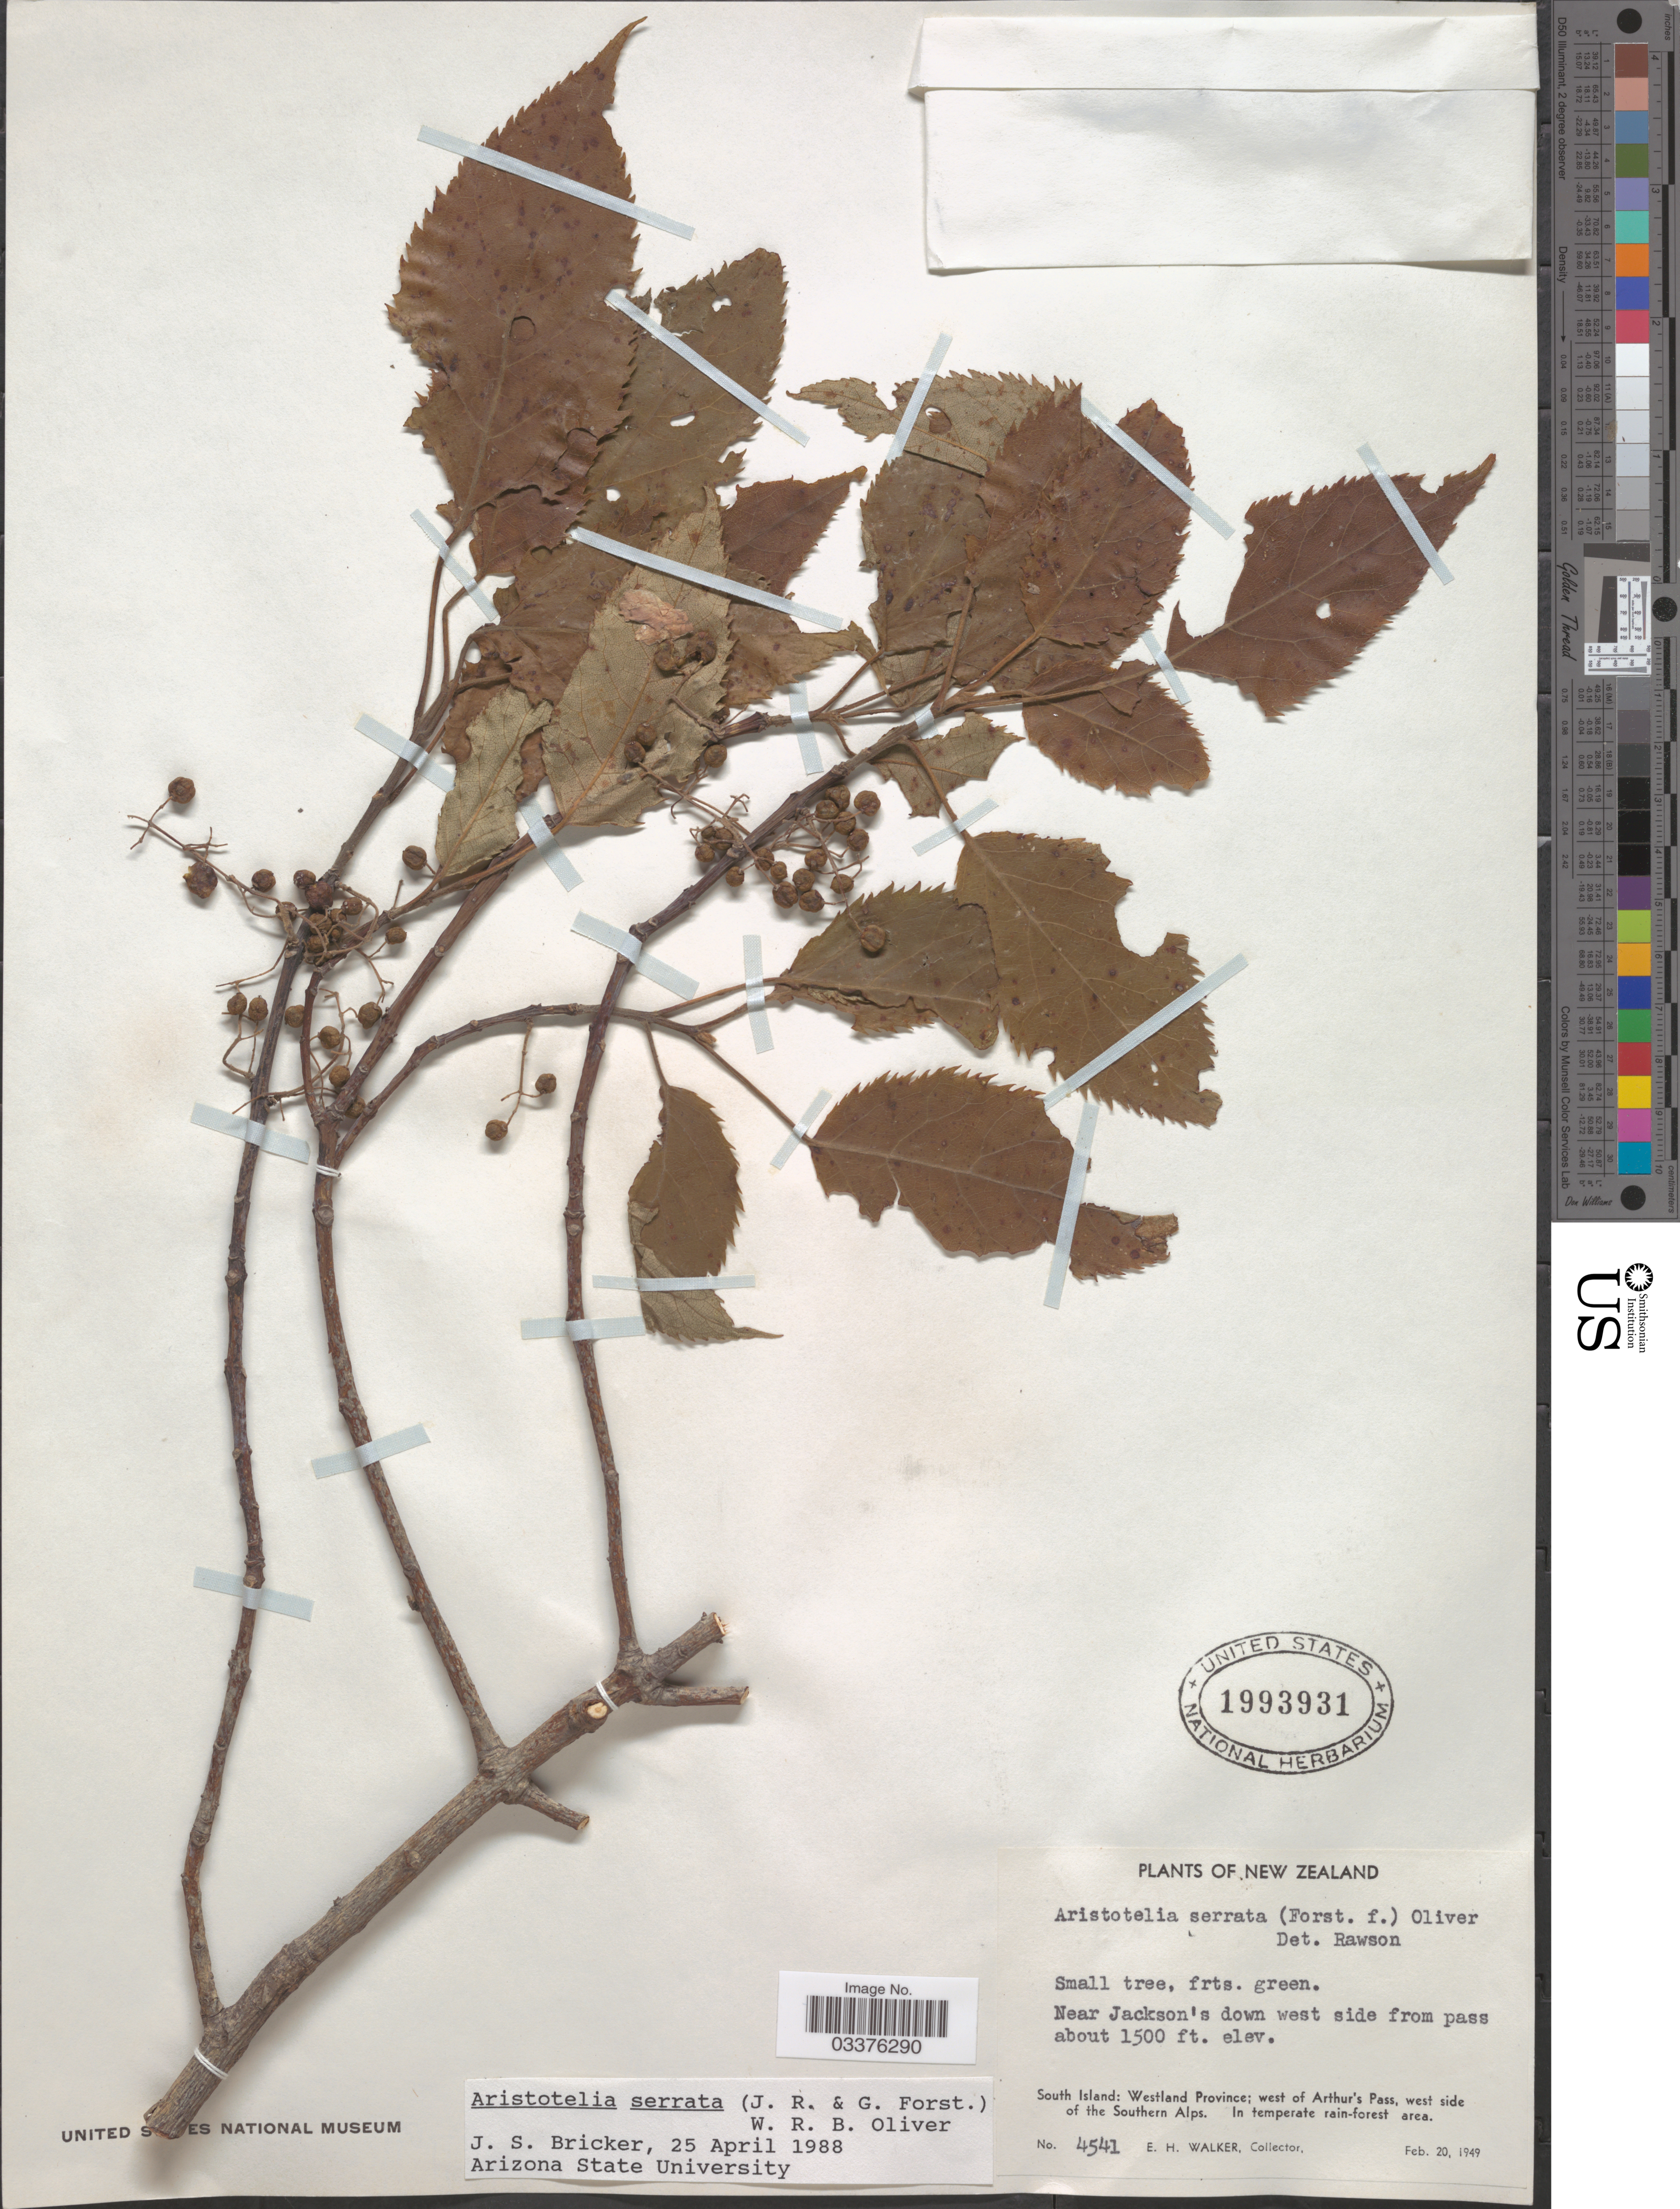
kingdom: Plantae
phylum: Tracheophyta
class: Magnoliopsida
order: Oxalidales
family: Elaeocarpaceae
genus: Aristotelia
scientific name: Aristotelia serrata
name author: Oliv.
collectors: E. H. Walker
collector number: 4541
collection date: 1949-02-20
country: New Zealand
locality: Near Jackson's down west side from pass. South Island: Westland Province; west of Arthur's Pass, west side of the Southern Alps.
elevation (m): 457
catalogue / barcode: US 1993931